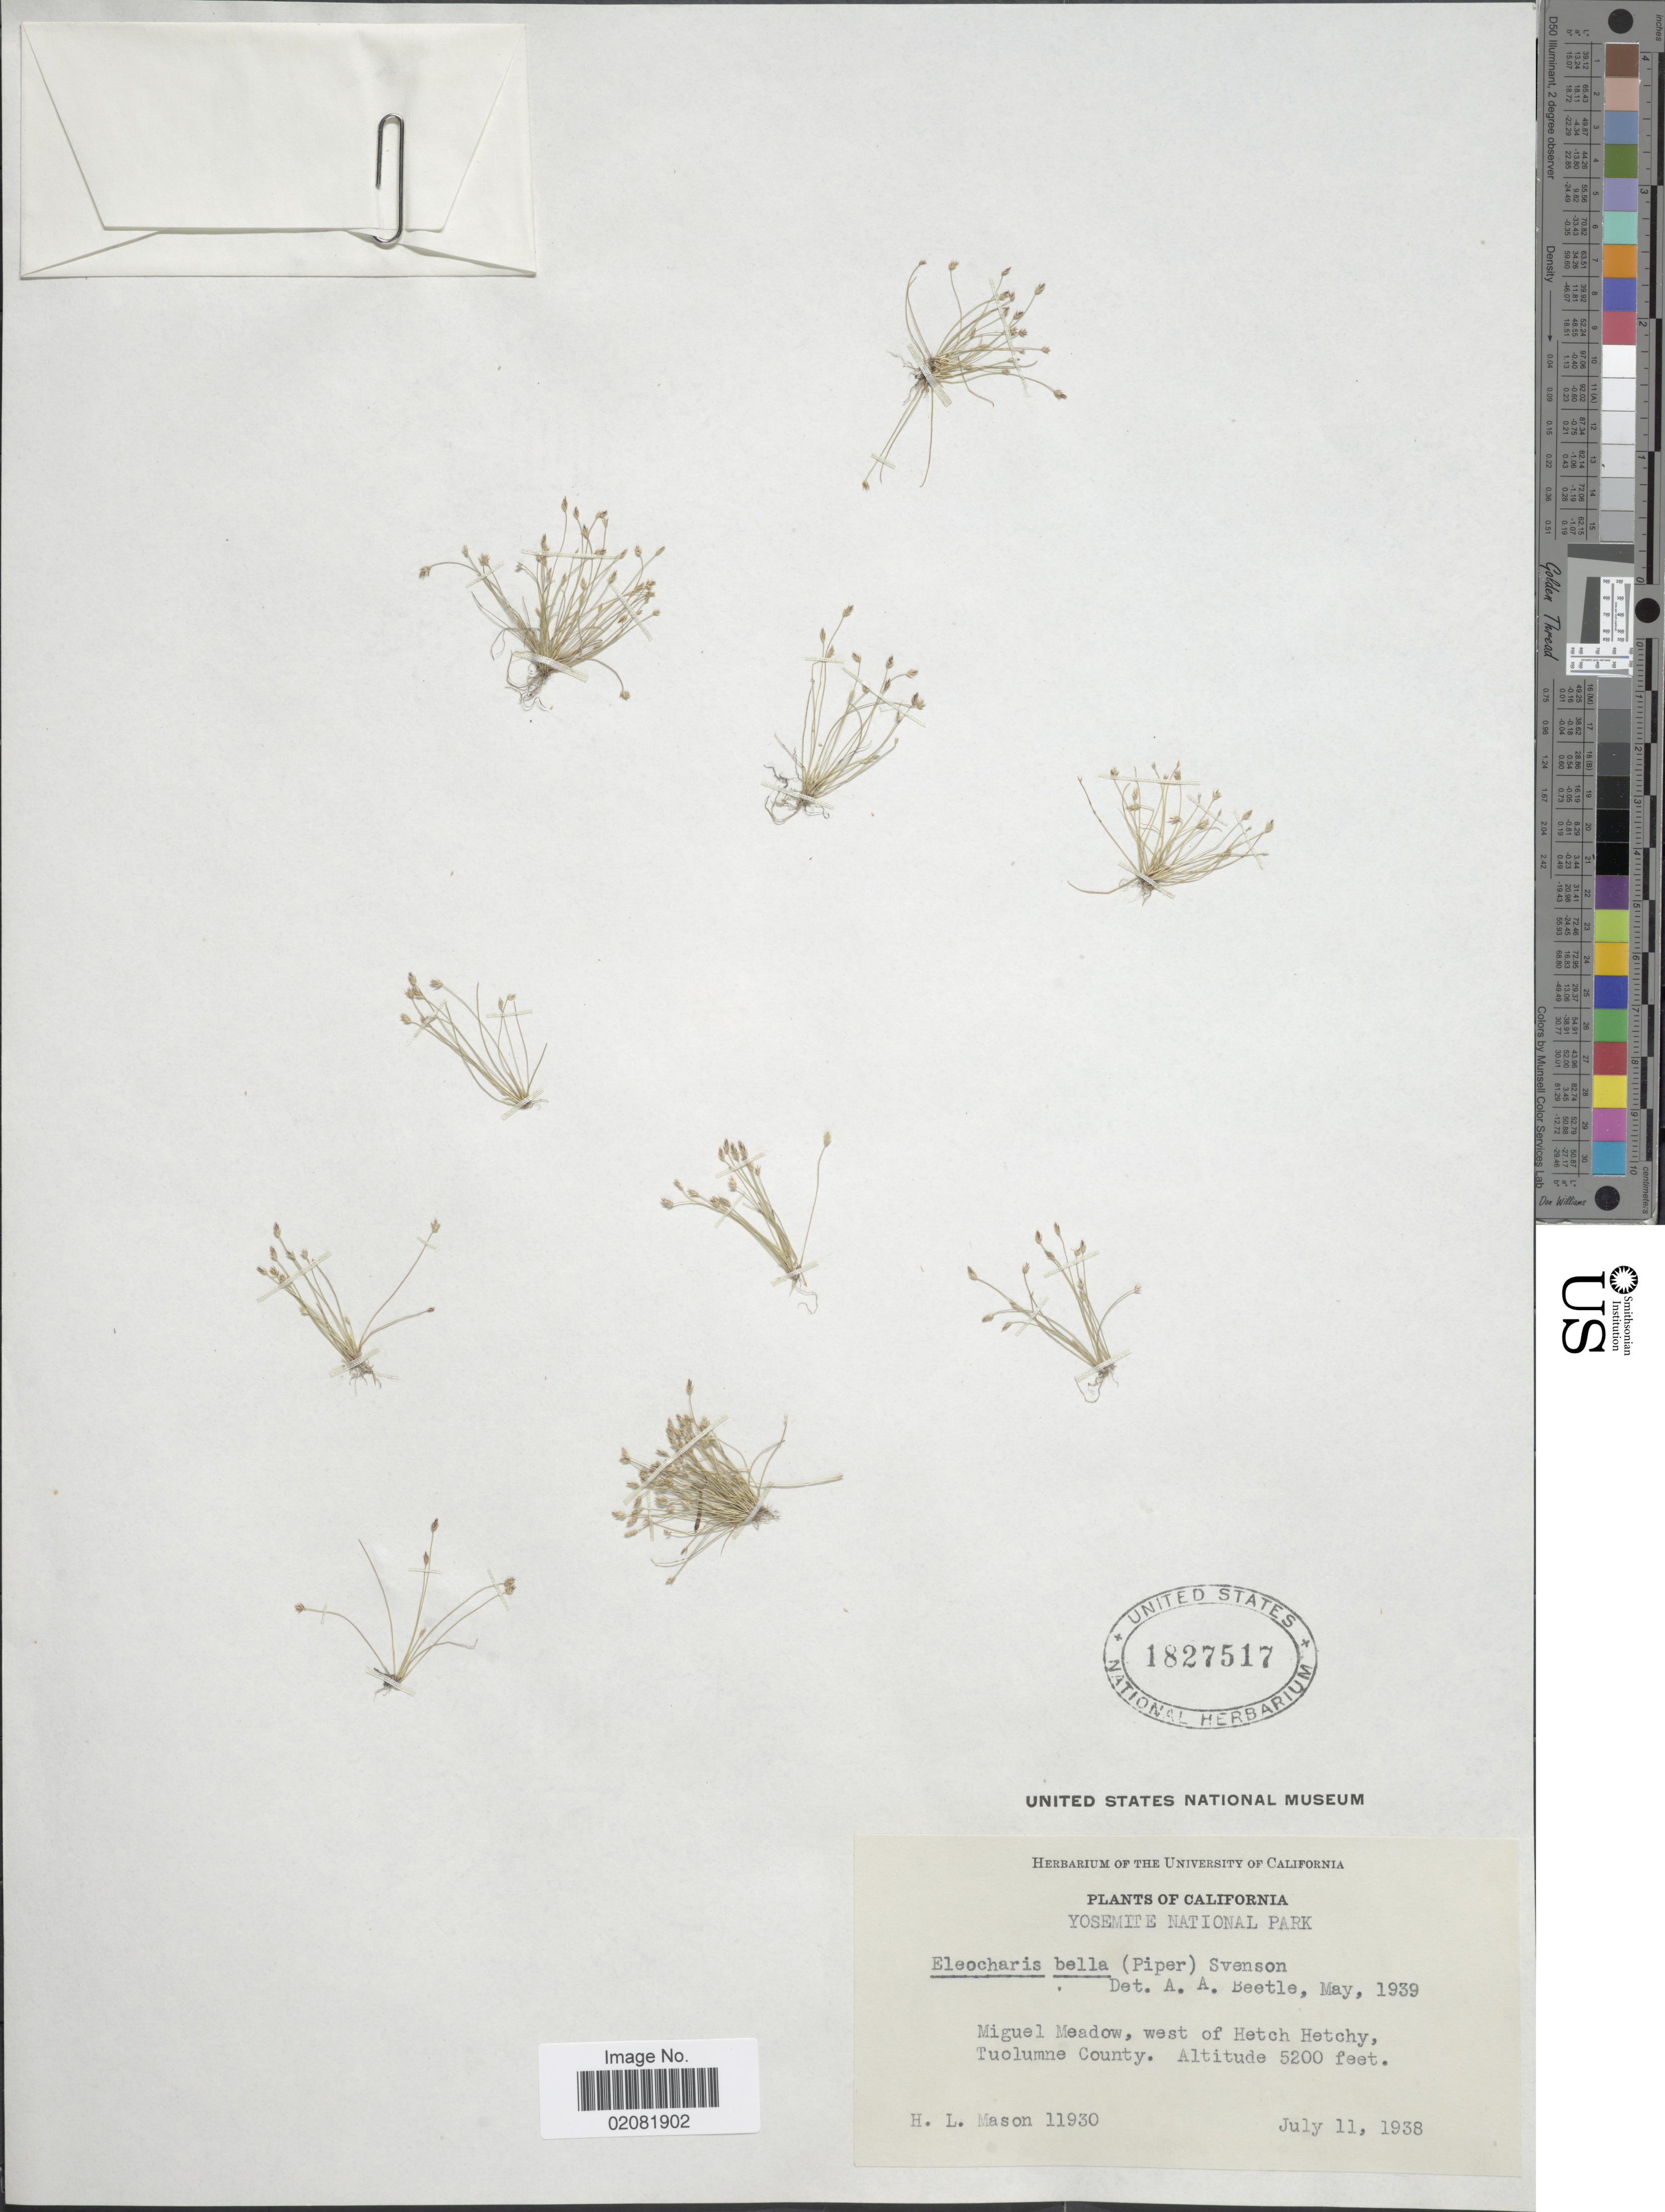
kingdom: Plantae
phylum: Tracheophyta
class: Liliopsida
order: Poales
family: Cyperaceae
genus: Eleocharis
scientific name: Eleocharis bella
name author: (Piper) Svenson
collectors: H. L. Mason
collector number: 11930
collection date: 1938-07-11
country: United States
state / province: California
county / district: Tuolumne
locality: Yosemite National Park, Miguel Meadow, west of Hetch Hetchy, Tuolomne County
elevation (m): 1585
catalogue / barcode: US 1827517